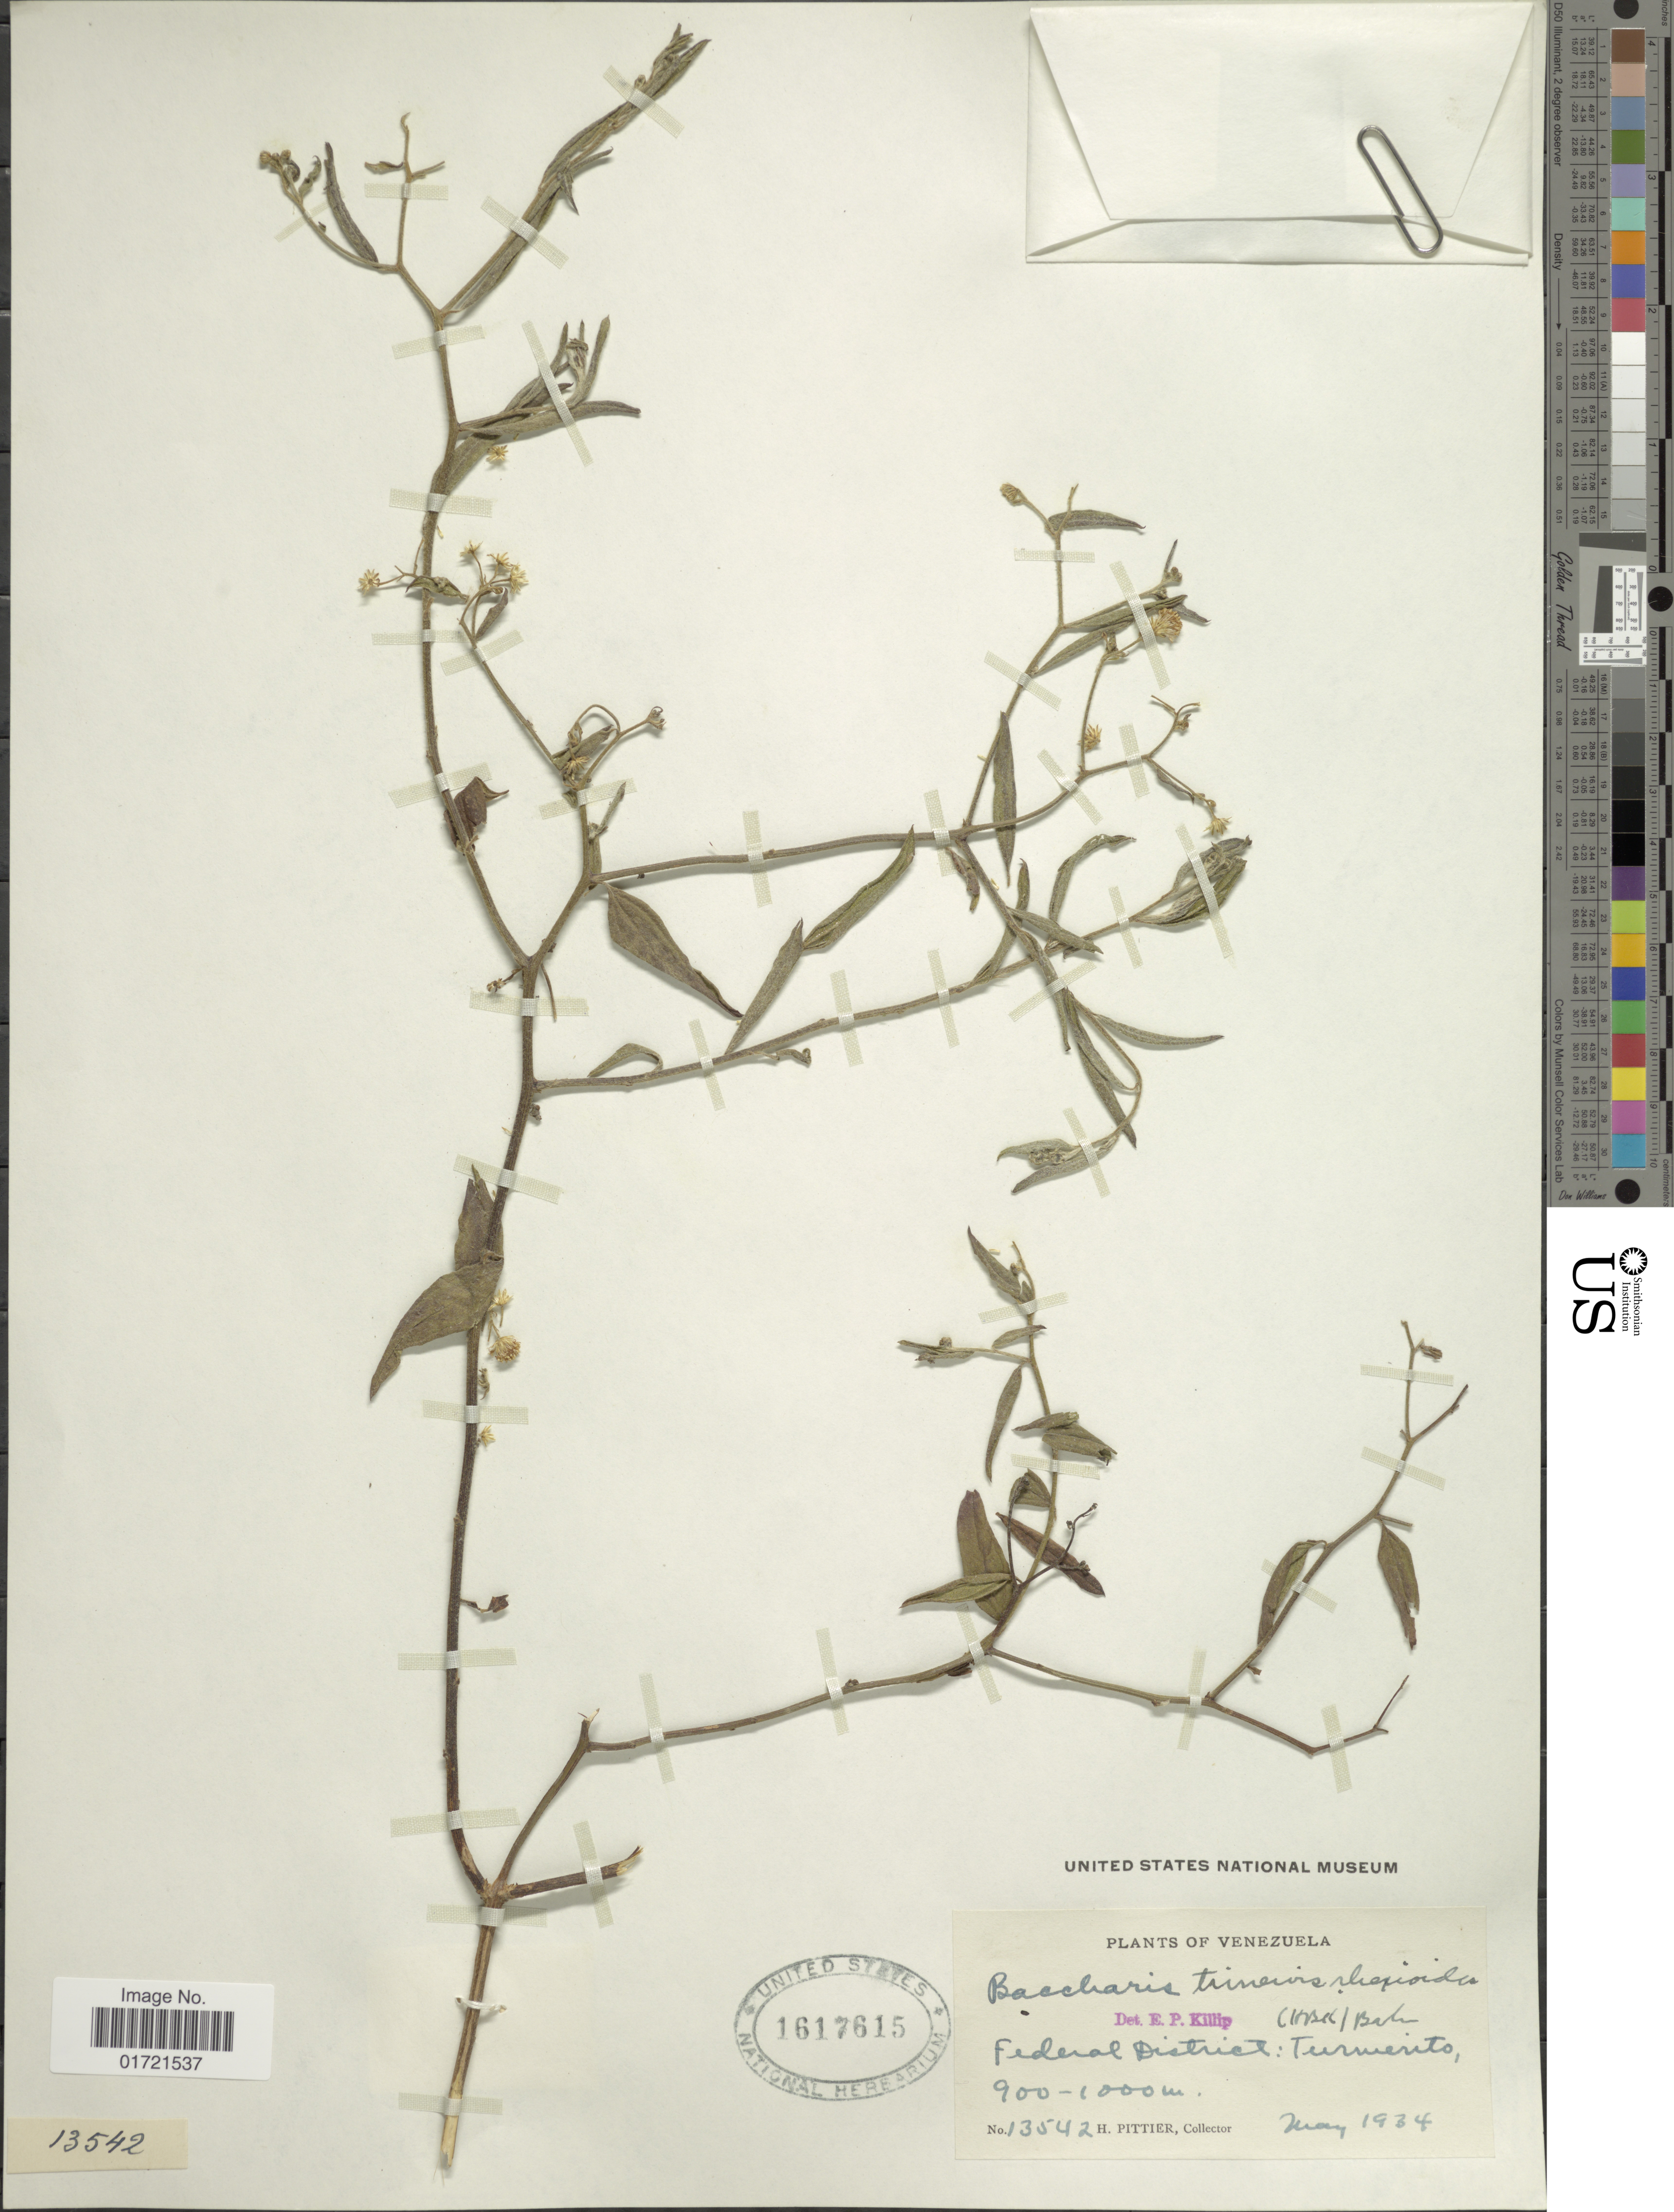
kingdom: Plantae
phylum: Tracheophyta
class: Magnoliopsida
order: Asterales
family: Asteraceae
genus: Baccharis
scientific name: Baccharis trinervis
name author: (Lam.) Pers.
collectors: H. F. Pittier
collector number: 13542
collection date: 1934-05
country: Venezuela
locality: Federal District: Turmerito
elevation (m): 900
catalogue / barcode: US 1617615